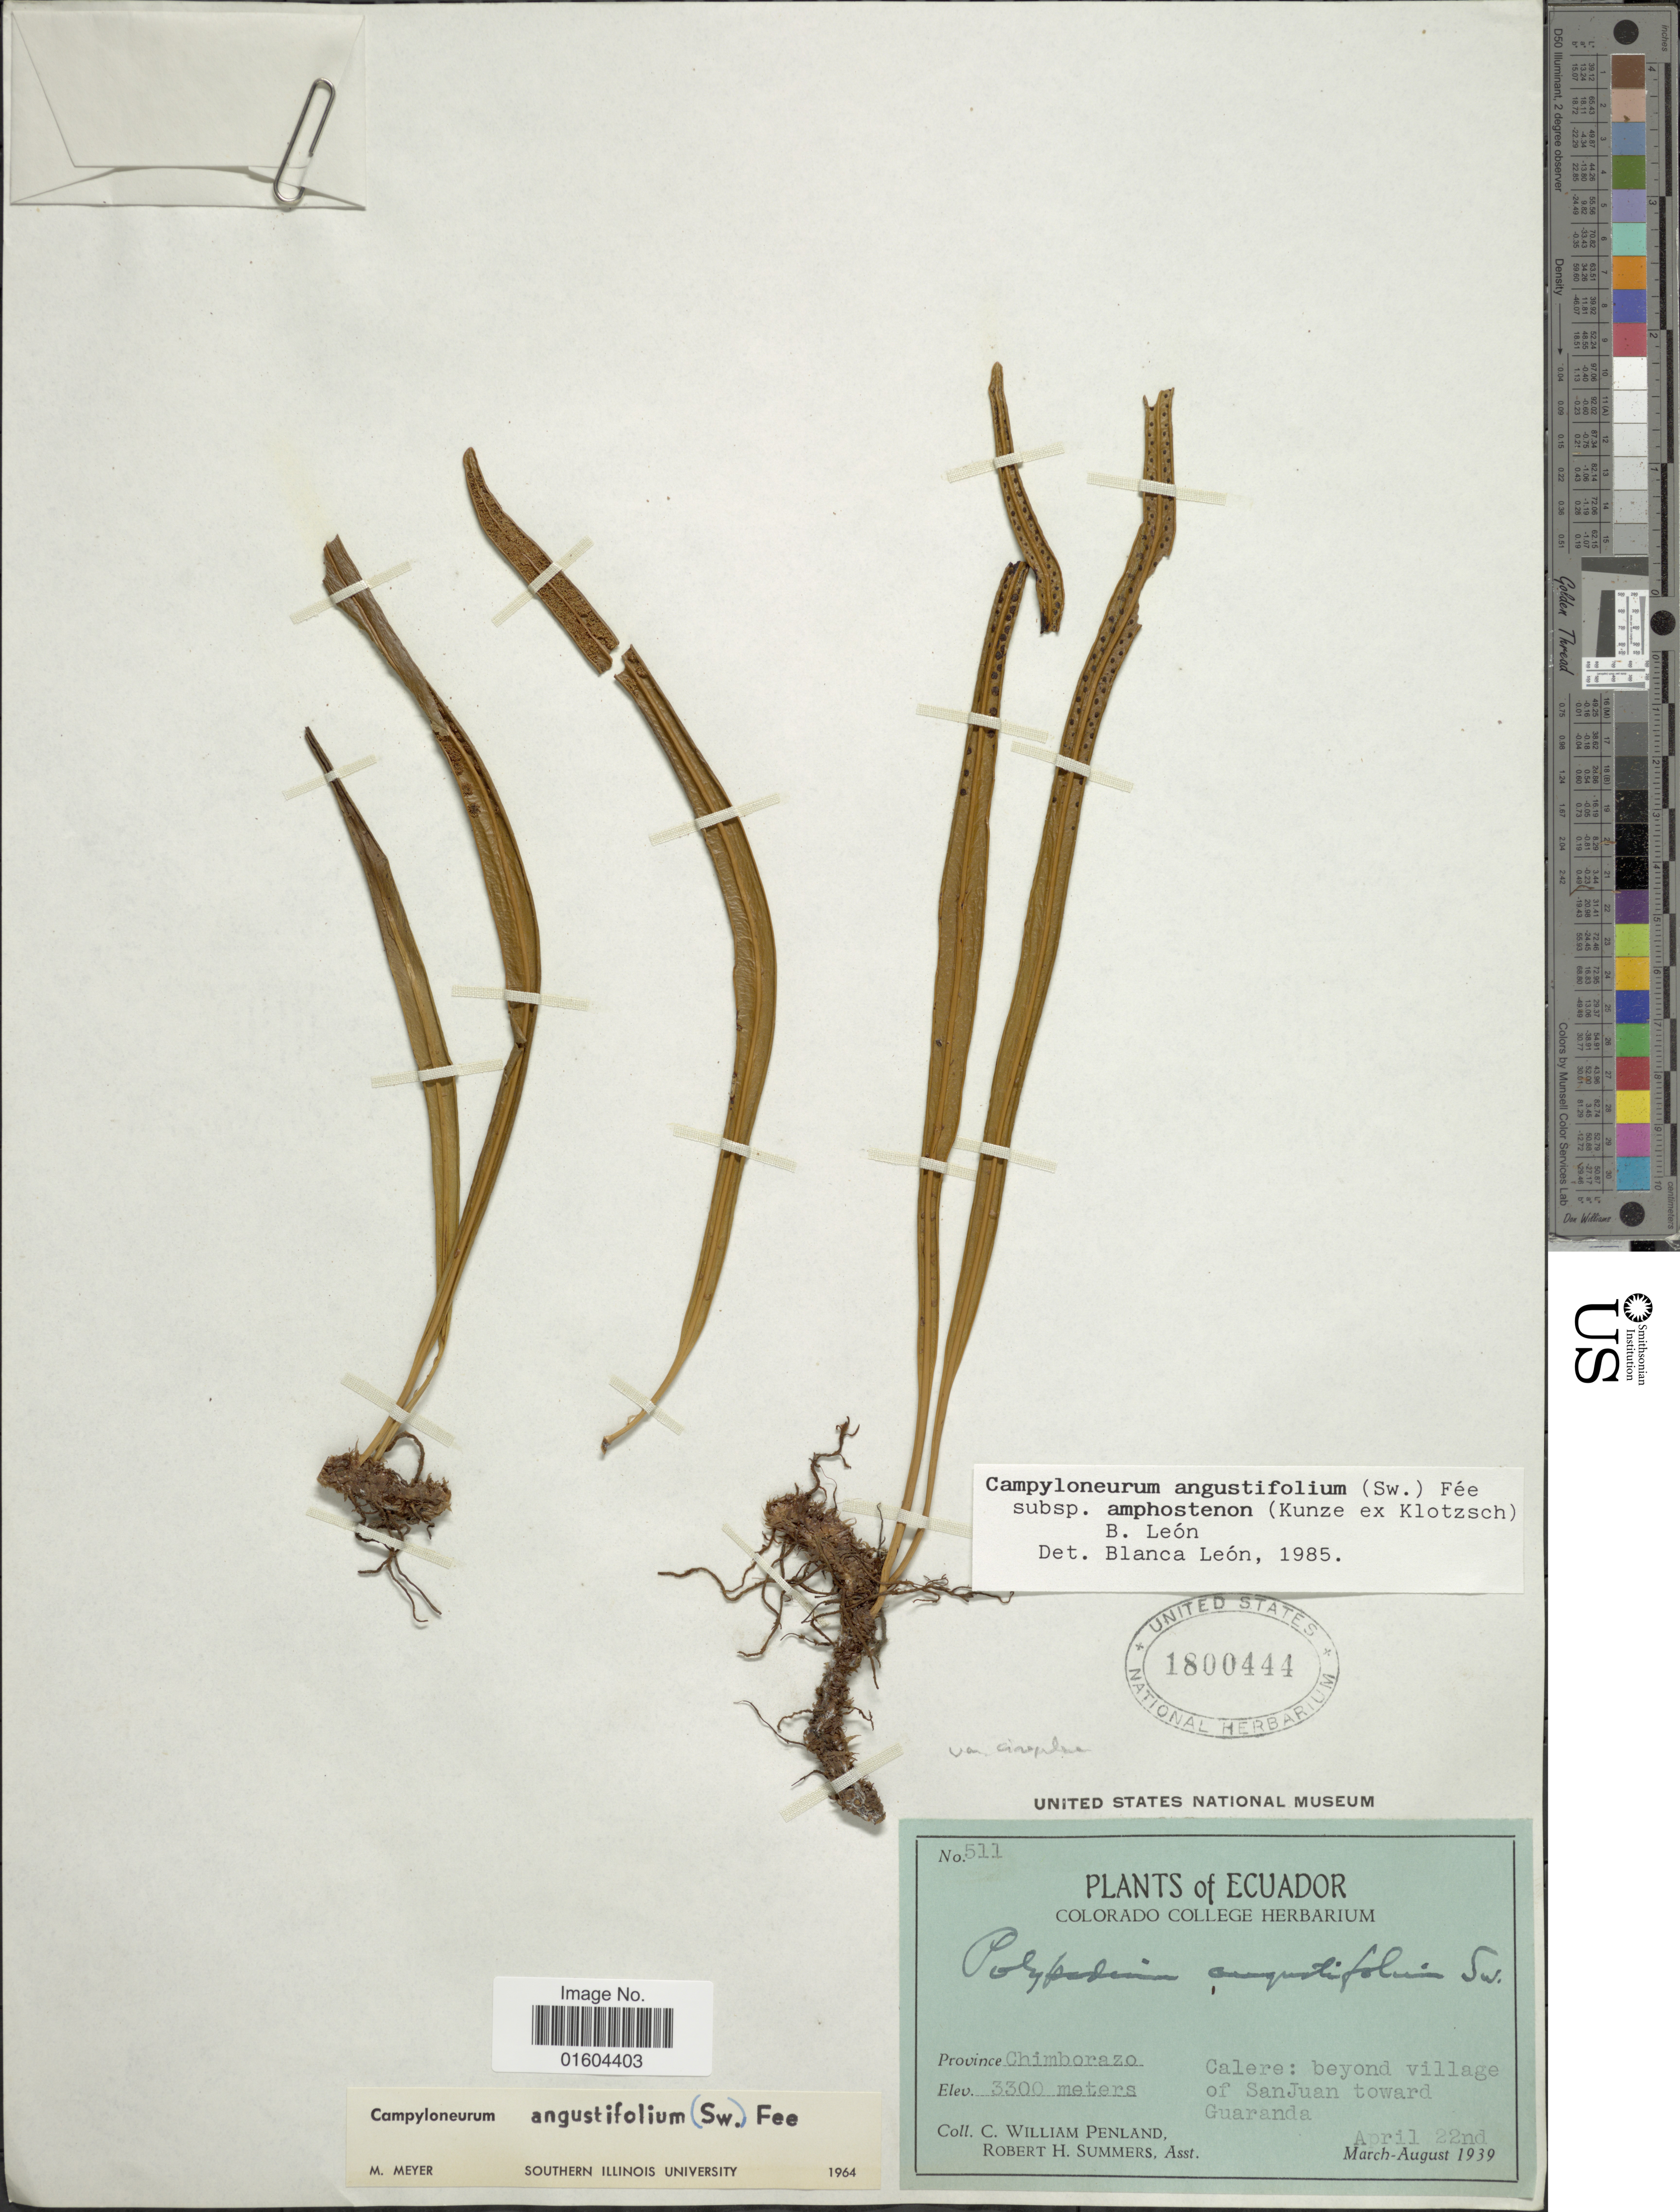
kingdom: Plantae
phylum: Tracheophyta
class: Polypodiopsida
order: Polypodiales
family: Polypodiaceae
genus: Campyloneurum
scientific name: Campyloneurum irregulare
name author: Lellinger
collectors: C. W. Penland & R. Summers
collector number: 511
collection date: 1939-04-22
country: Ecuador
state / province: Chimborazo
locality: Ecuador. Province Chimborazo, Calere: beyond village of SanJuan toward Guaranda.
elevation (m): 3300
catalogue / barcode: US 180444